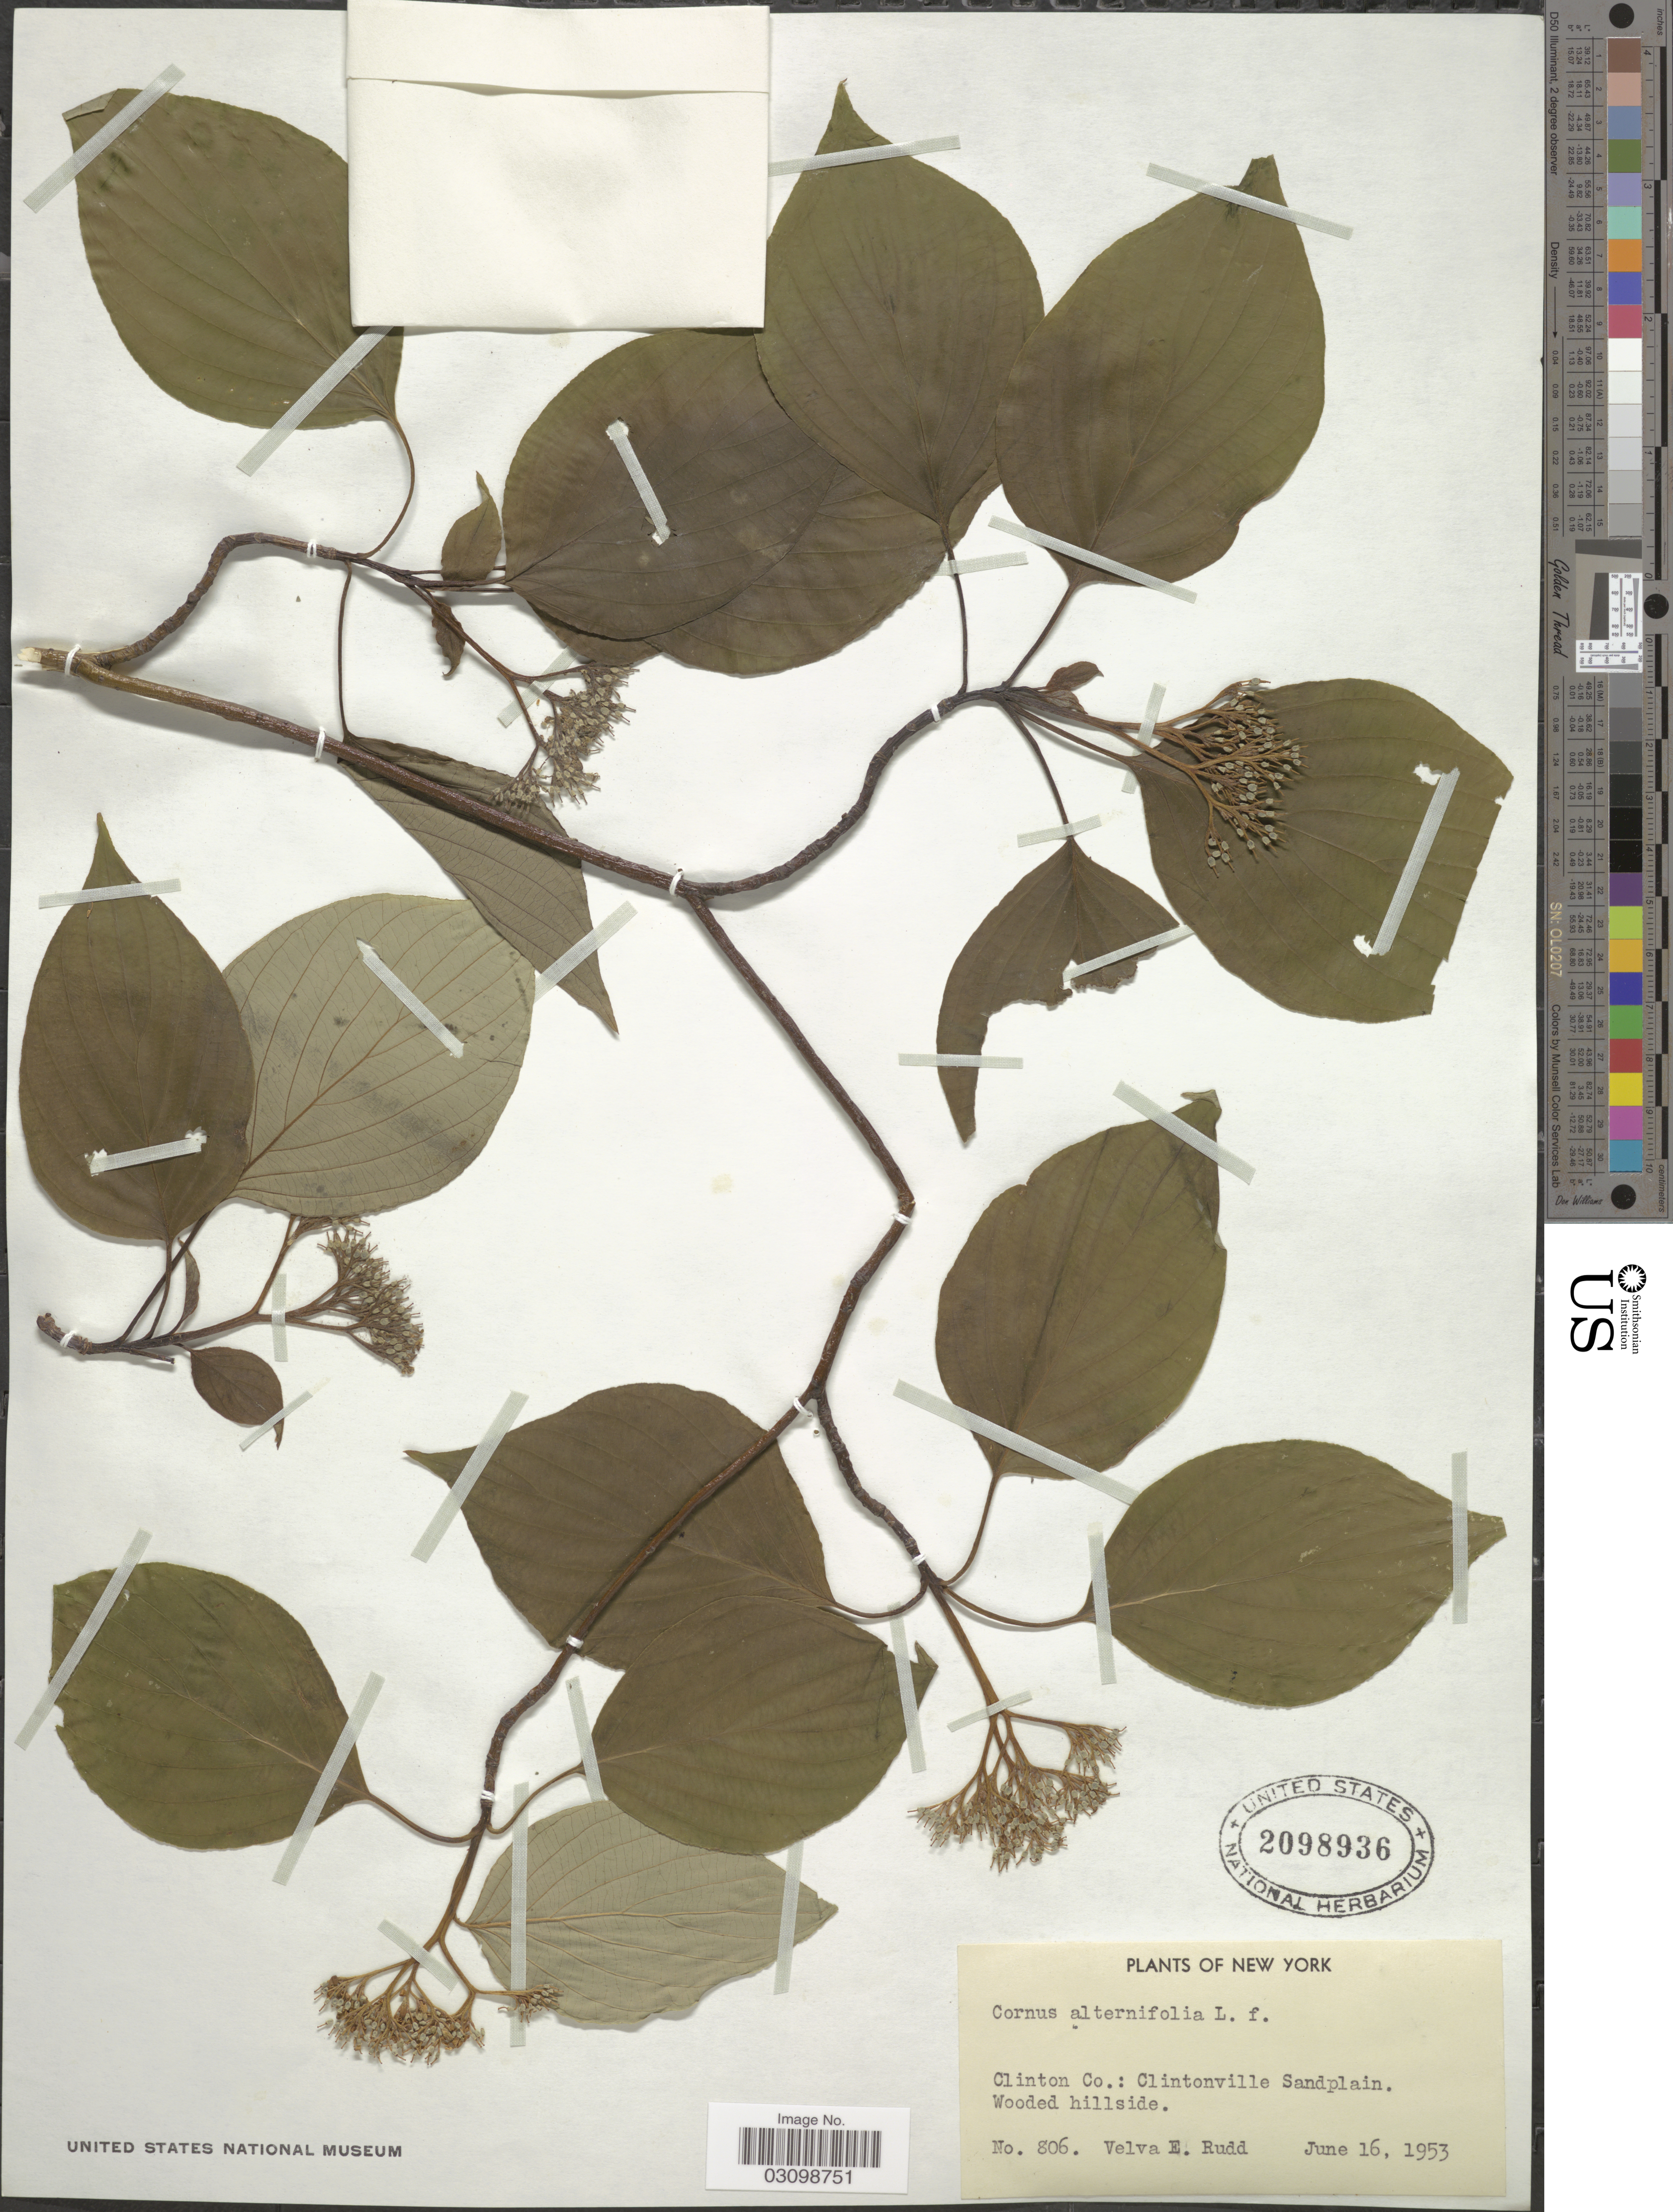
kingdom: Plantae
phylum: Tracheophyta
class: Magnoliopsida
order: Cornales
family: Cornaceae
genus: Cornus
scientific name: Cornus alternifolia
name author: L.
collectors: V. E. Rudd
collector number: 806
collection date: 1953-06-16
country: United States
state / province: New York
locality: Clinton Co.: Clintonville Sandplain.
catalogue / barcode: US 2098936